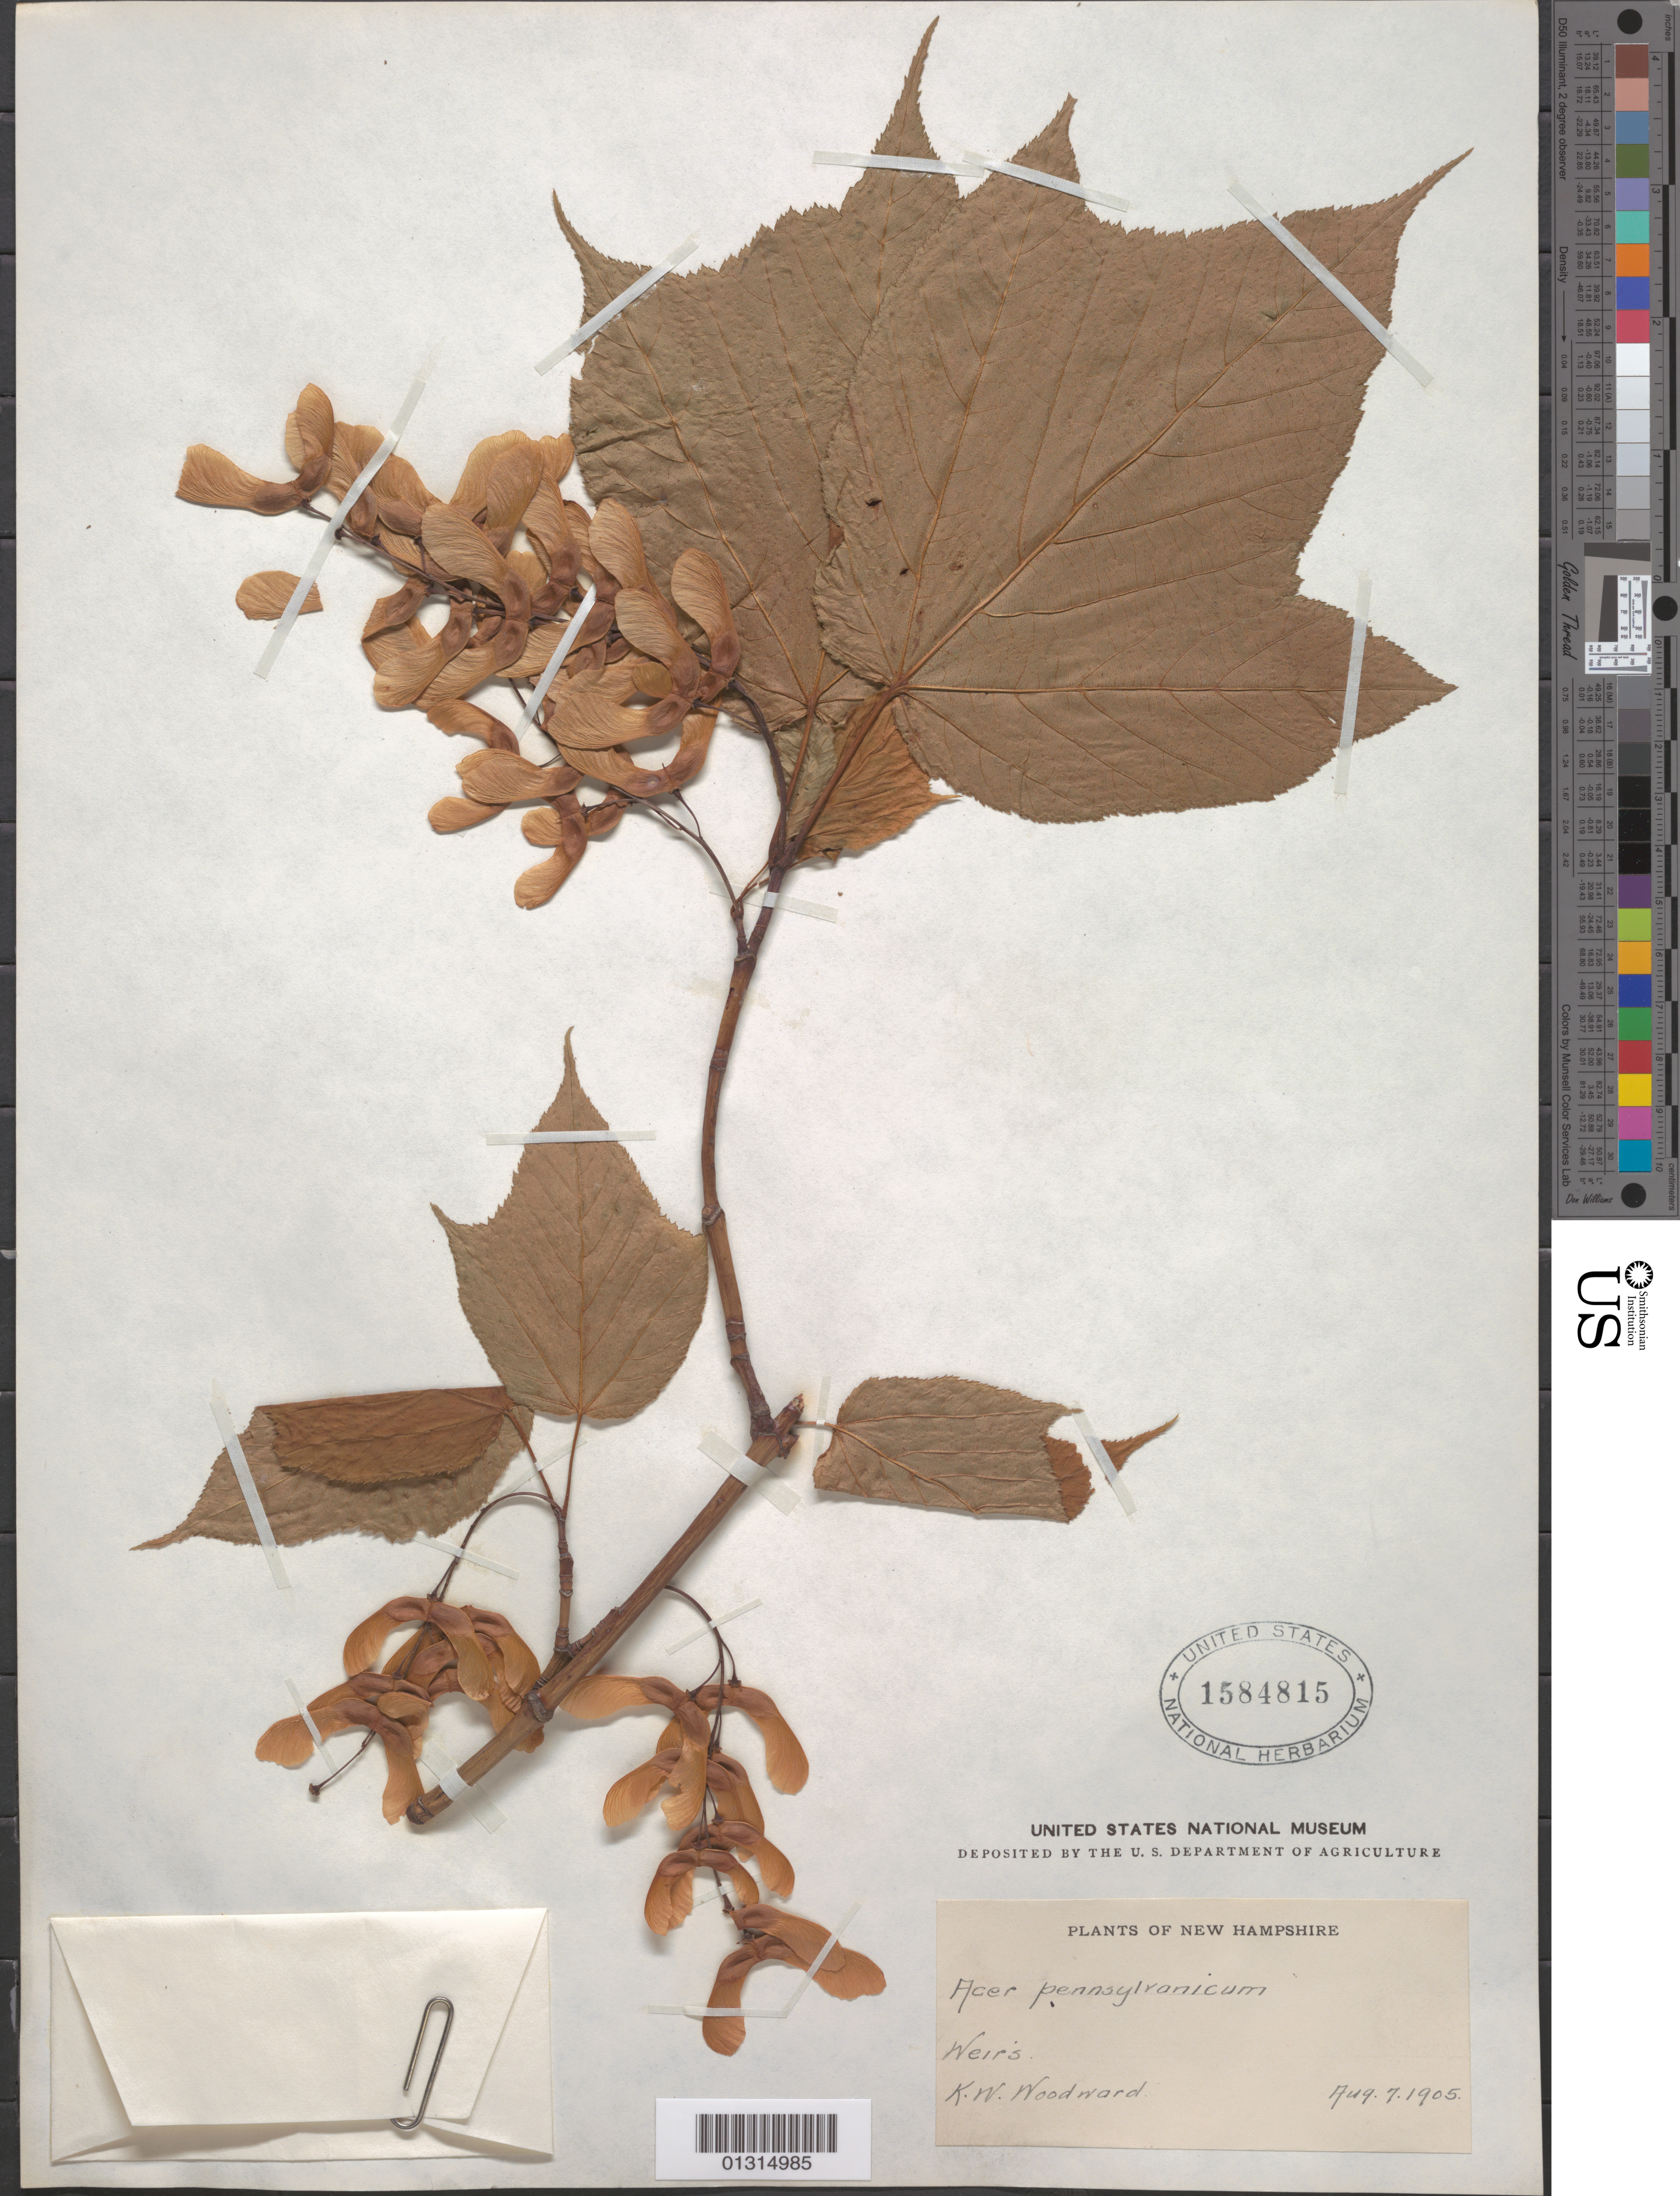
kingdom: Plantae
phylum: Tracheophyta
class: Magnoliopsida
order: Sapindales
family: Sapindaceae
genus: Acer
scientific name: Acer pensylvanicum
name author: L.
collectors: K. Woodward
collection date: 1905-08-07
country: United States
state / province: New Hampshire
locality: Weirs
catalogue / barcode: US 1584815